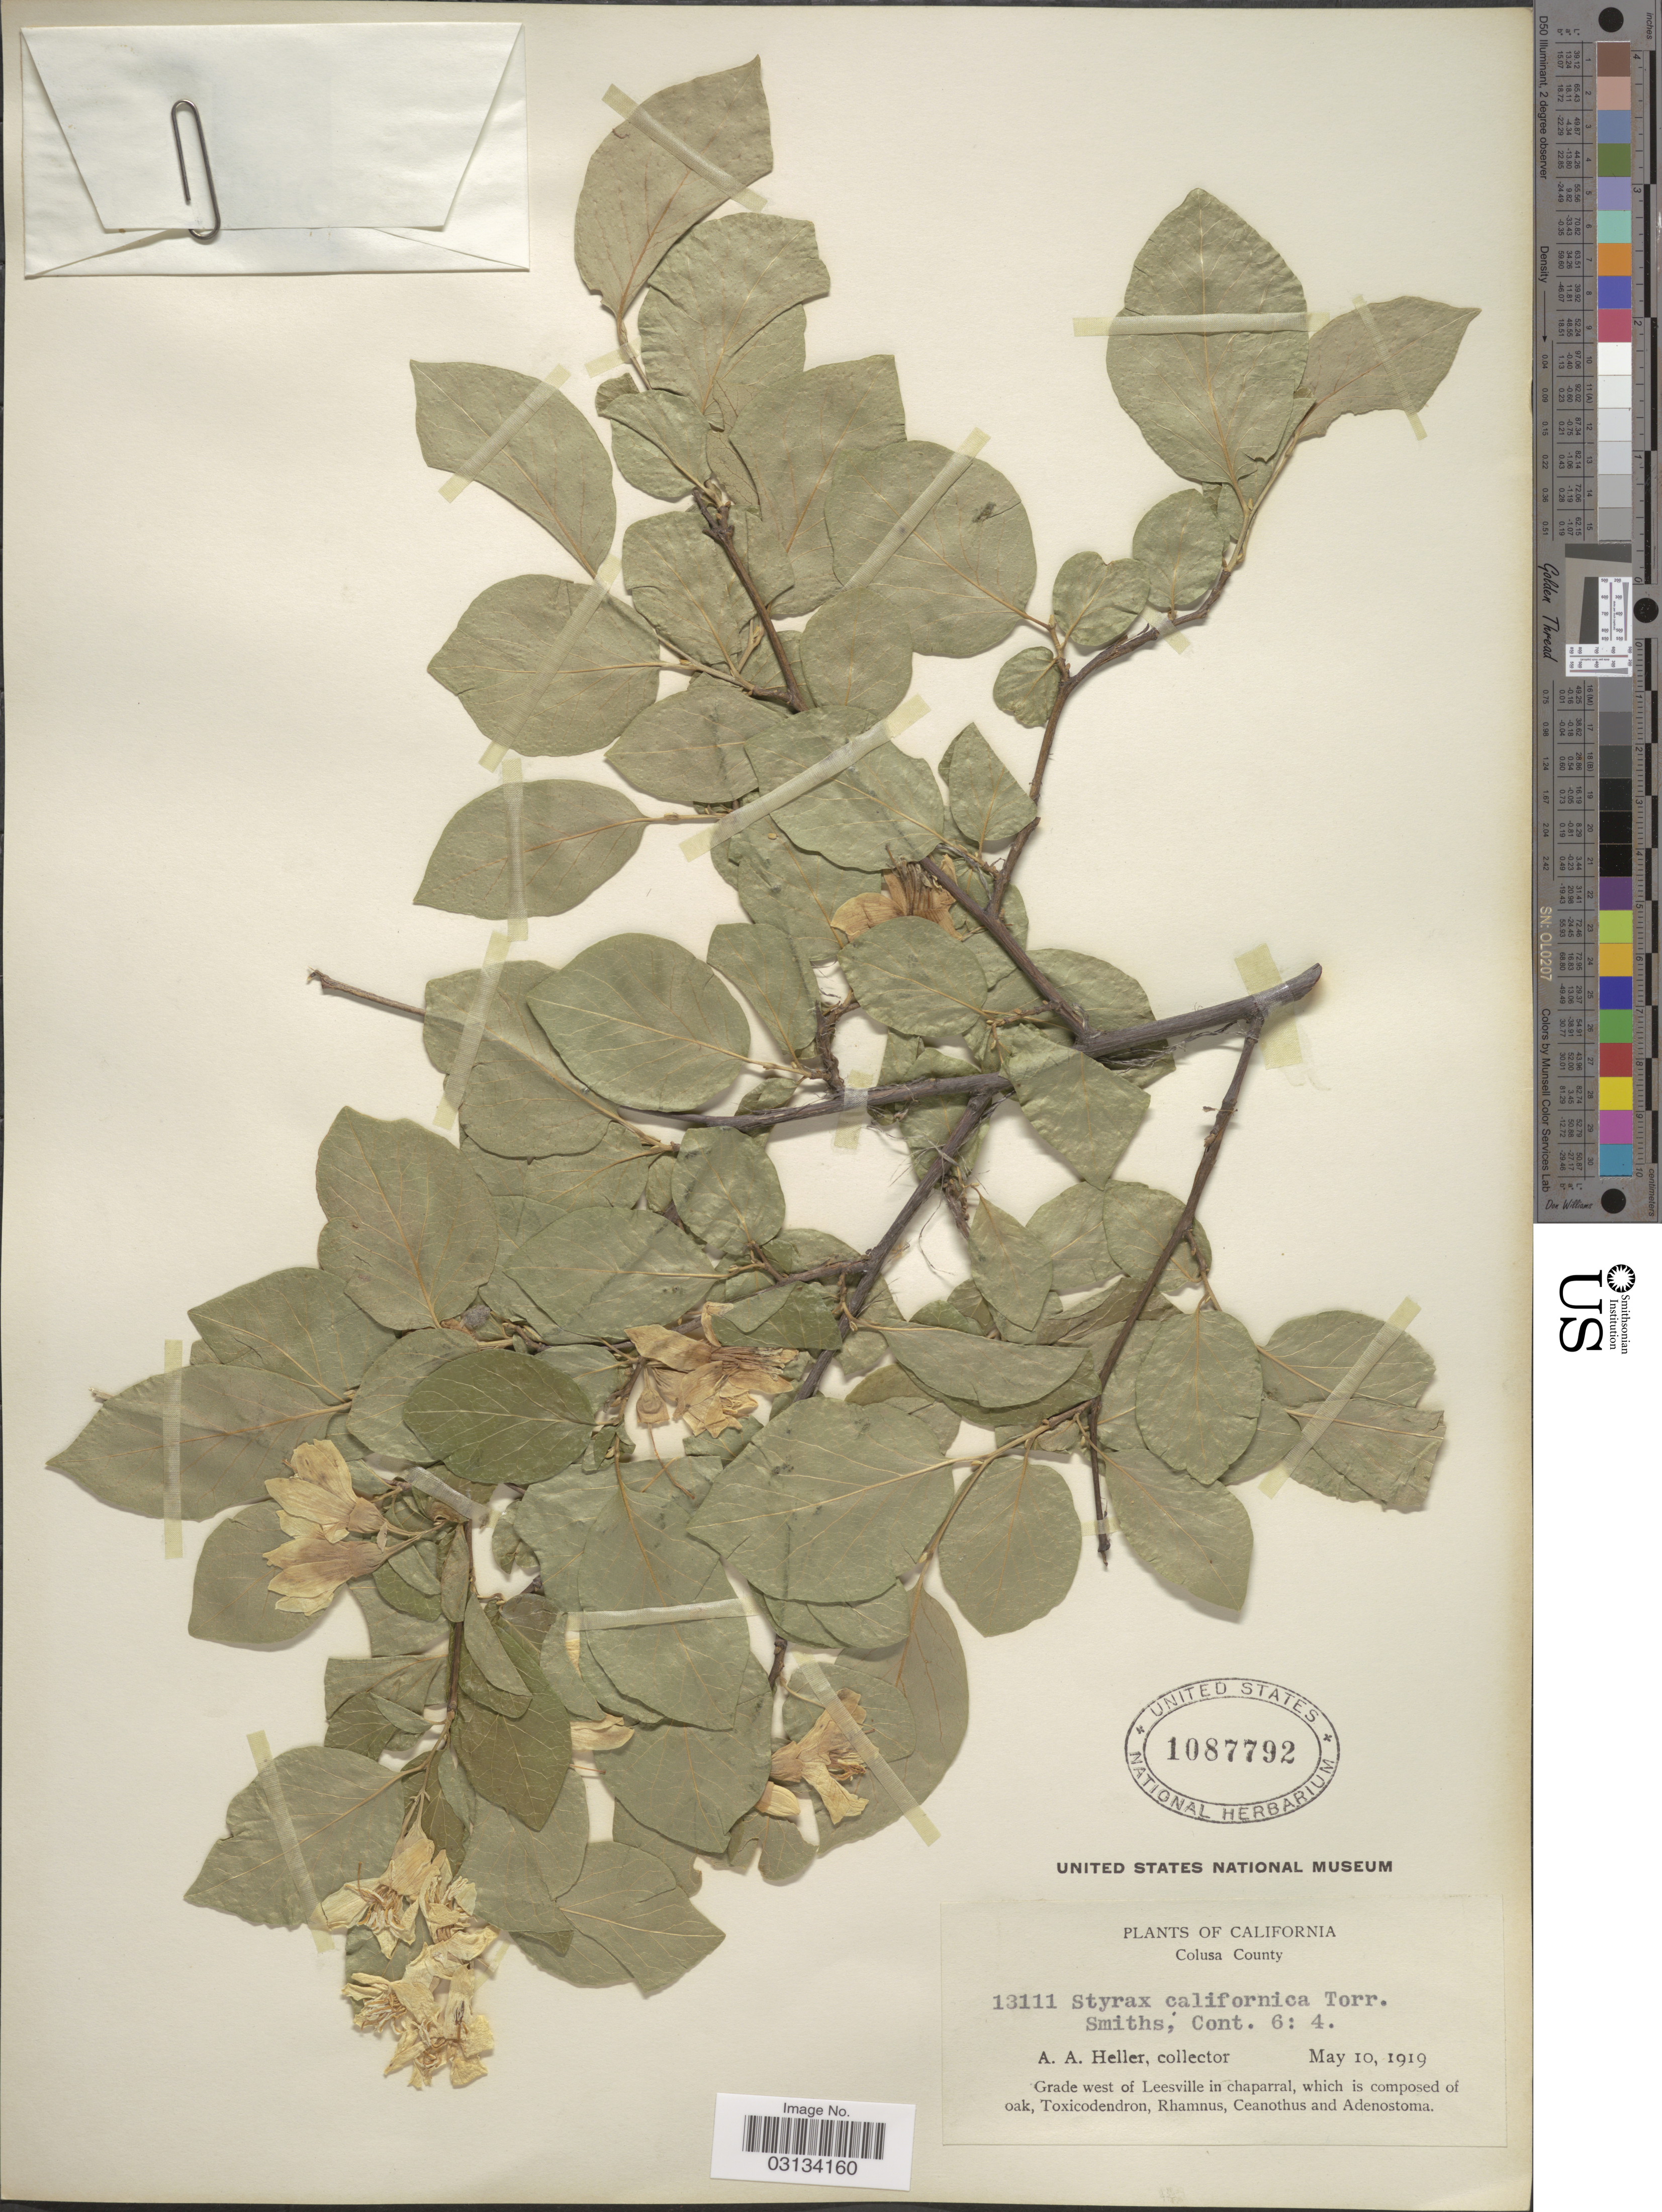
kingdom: Plantae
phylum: Tracheophyta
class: Magnoliopsida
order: Ericales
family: Styracaceae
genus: Styrax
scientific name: Styrax californicus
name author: Torr.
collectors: A. A. Heller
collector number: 13111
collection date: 1919-05-10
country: United States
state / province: California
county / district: Colusa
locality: Colusa County. Grade west of Leesville in chaparral.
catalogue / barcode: US 1087792